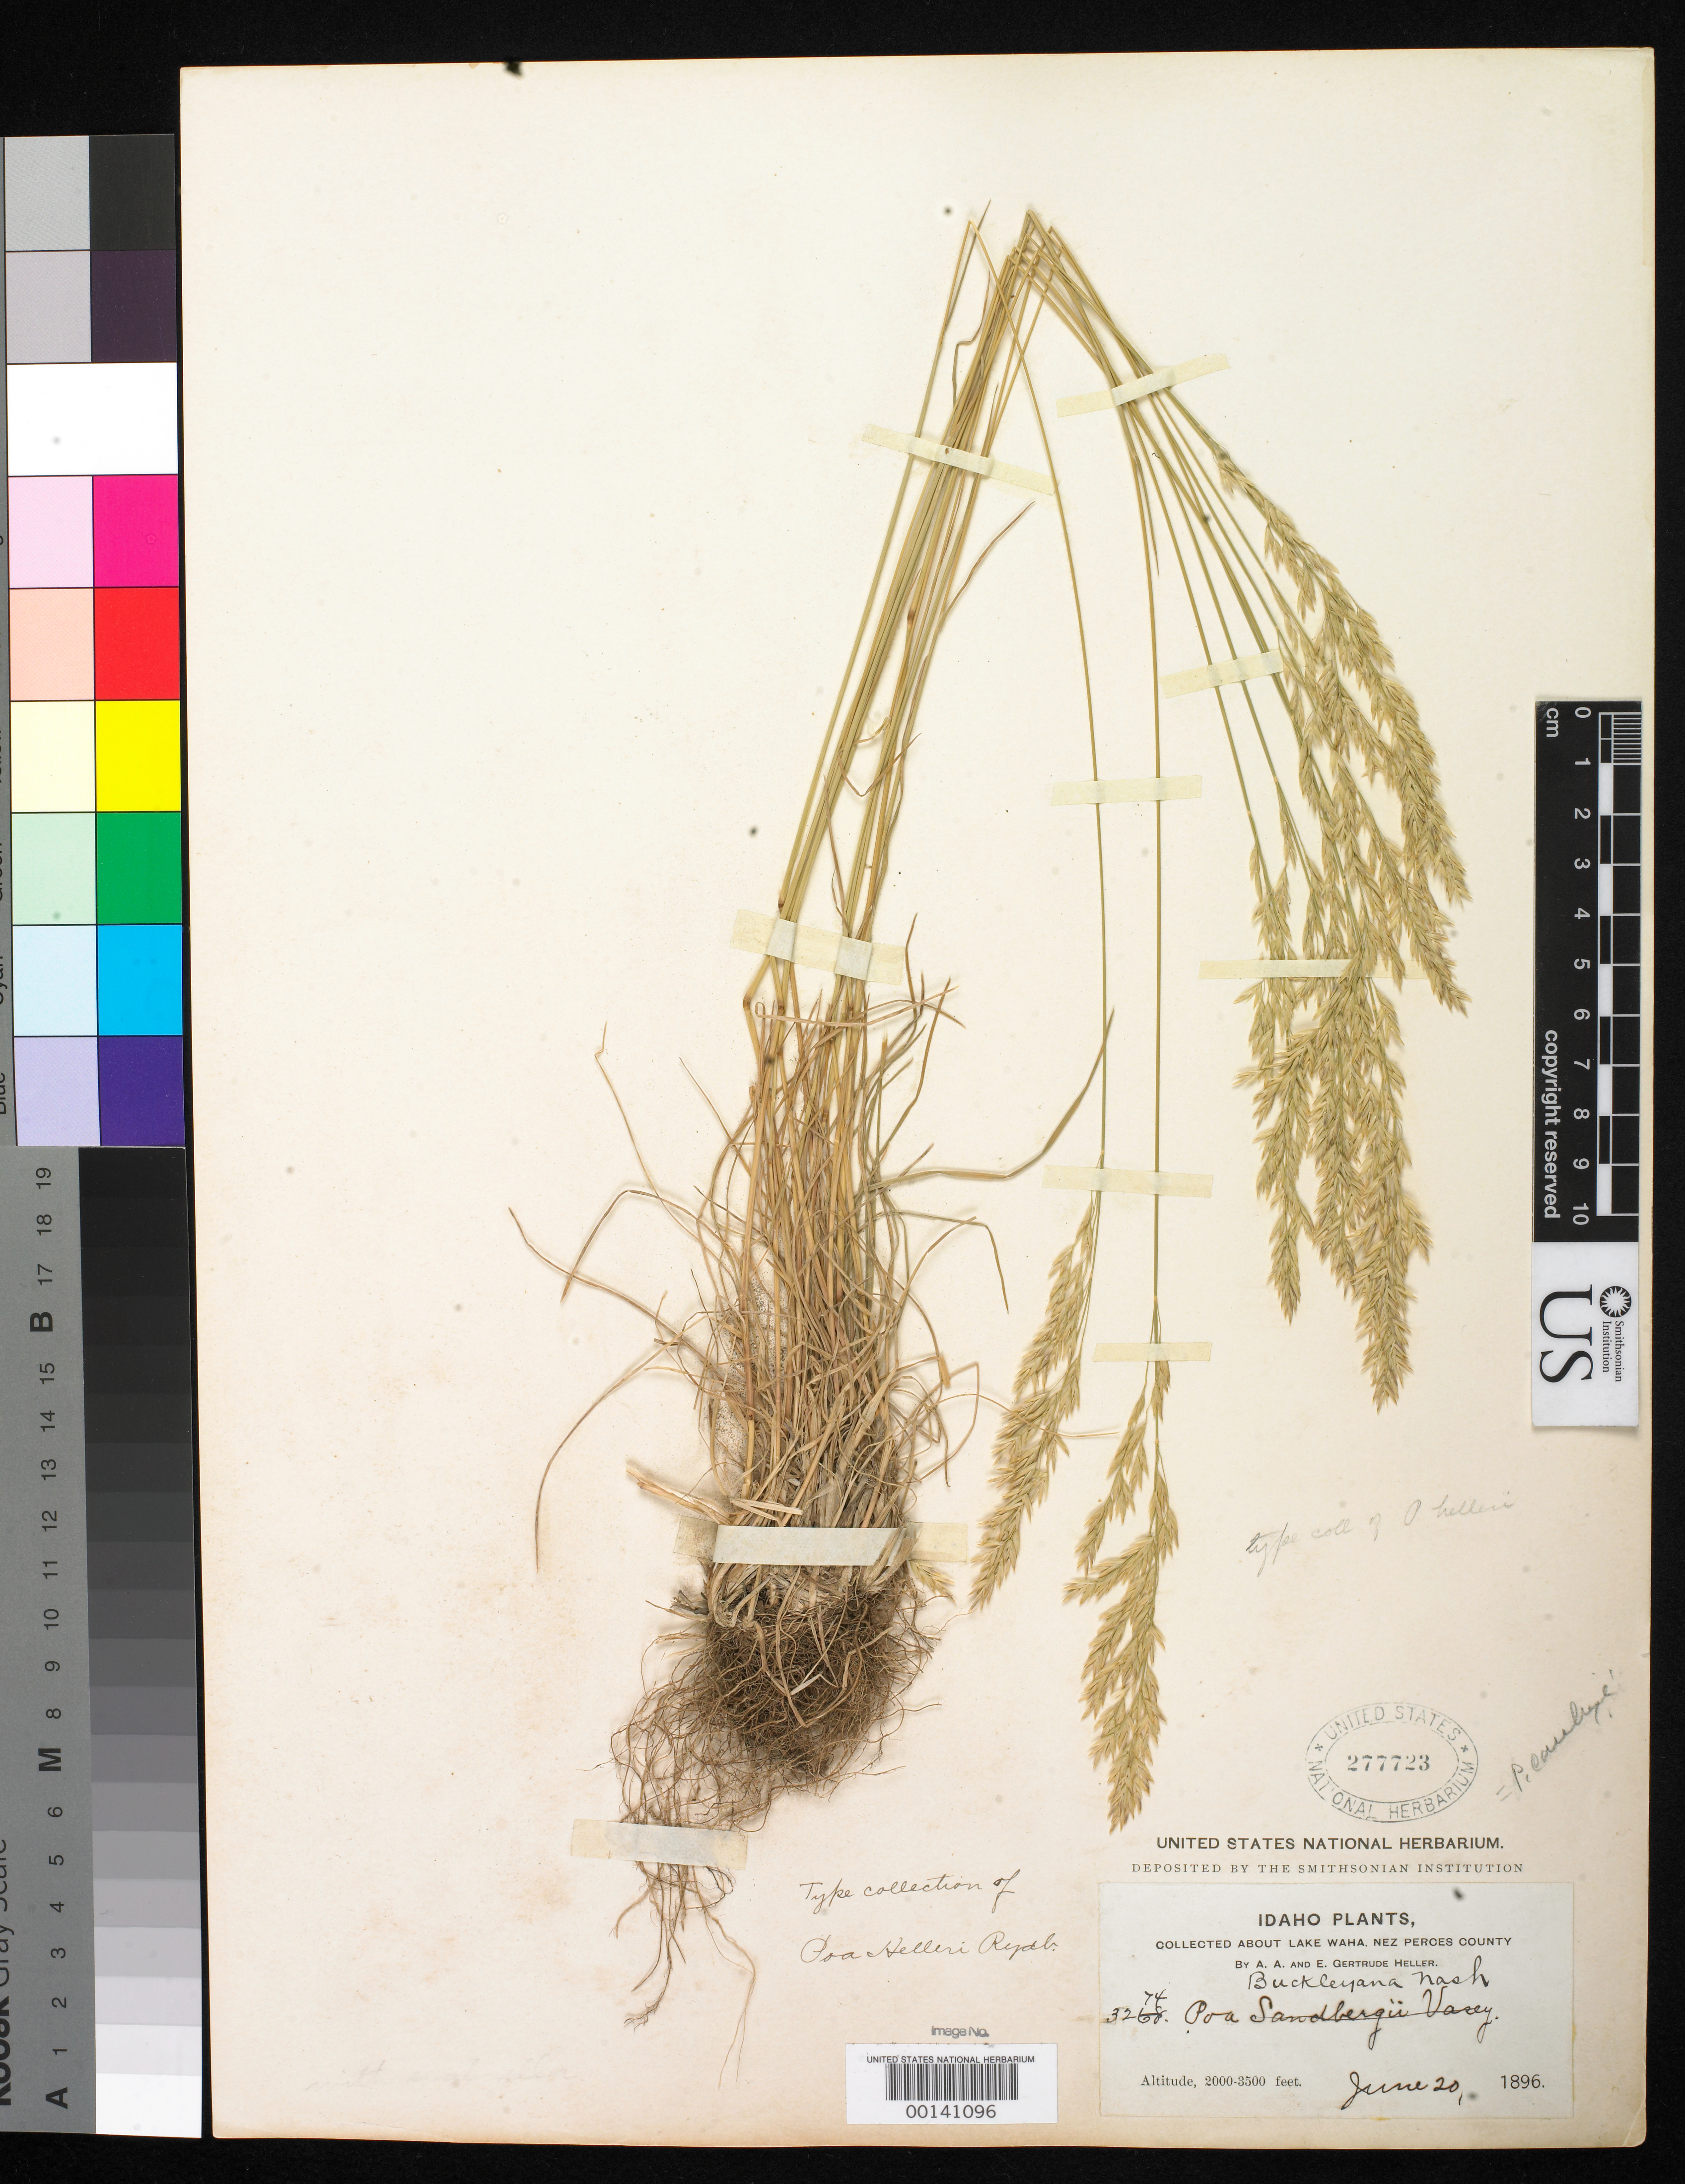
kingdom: Plantae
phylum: Tracheophyta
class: Liliopsida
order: Poales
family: Poaceae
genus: Poa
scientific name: Poa helleri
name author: Rydb.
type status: Isotype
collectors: A. A. Heller & E. G. Heller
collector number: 3274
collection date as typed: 20 Jun 1896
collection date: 1896-06-20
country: United States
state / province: Idaho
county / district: Nez Perce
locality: Lake Waha.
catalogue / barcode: US 277723